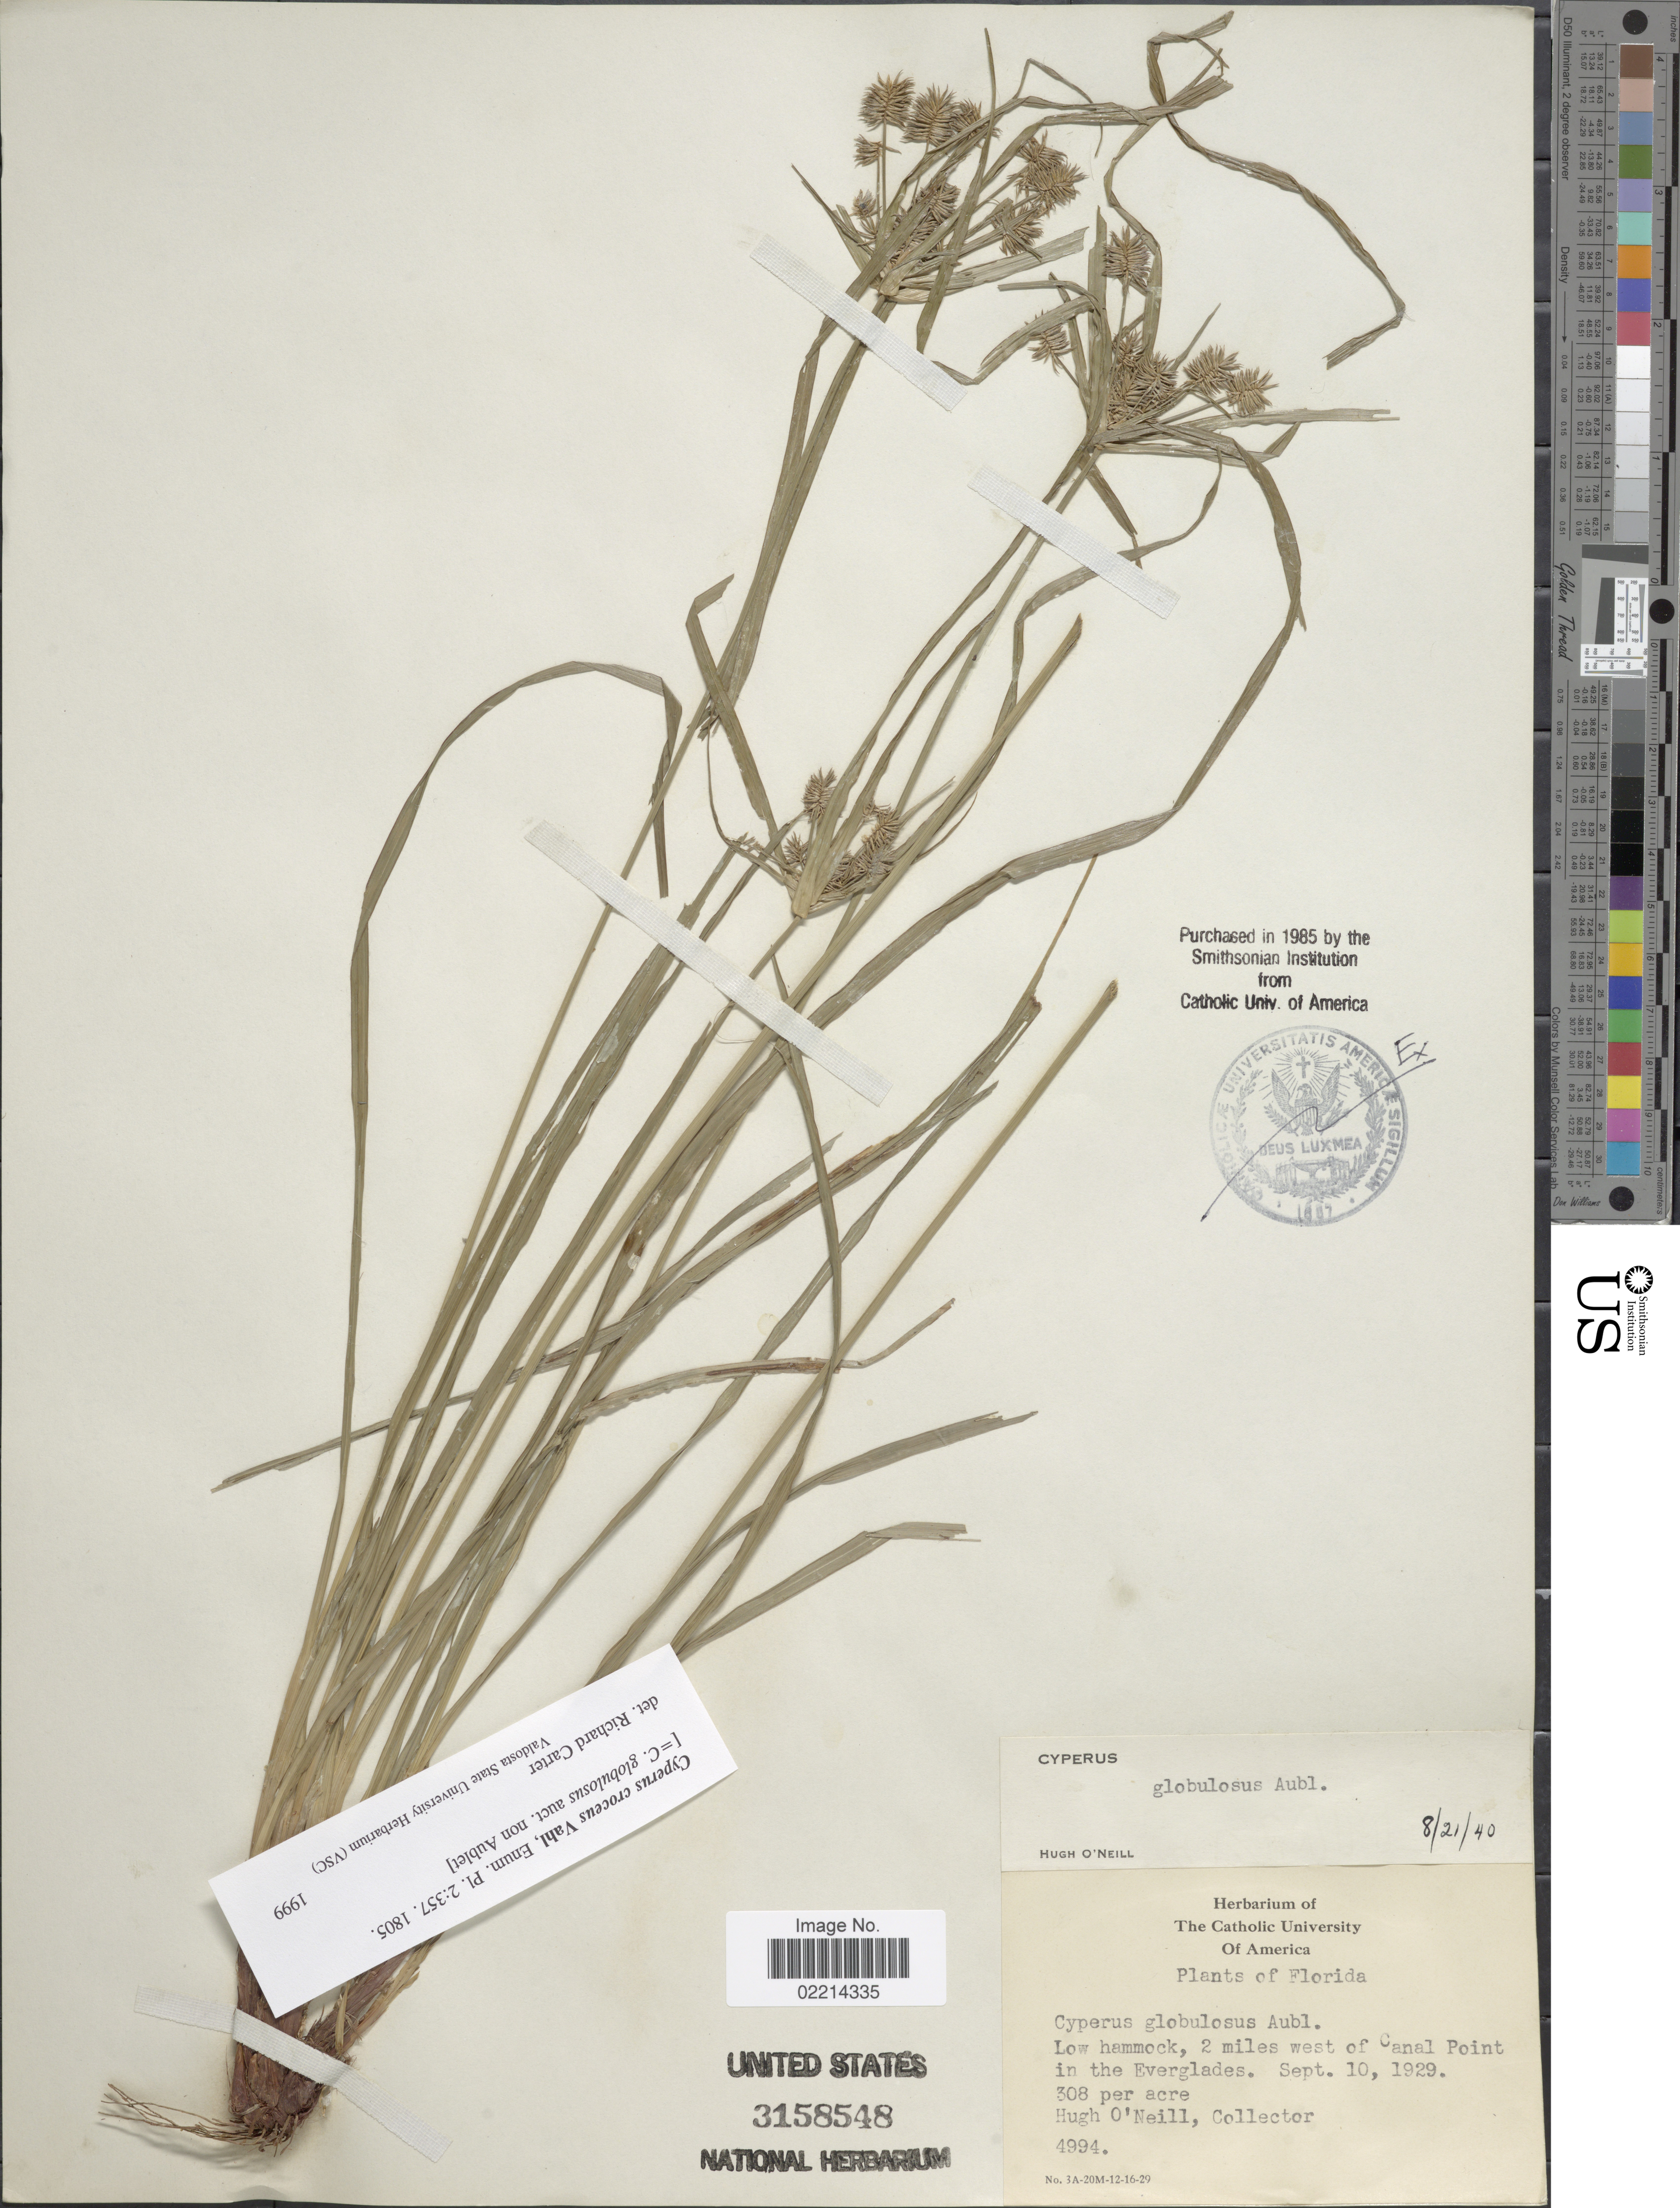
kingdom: Plantae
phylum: Tracheophyta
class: Liliopsida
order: Poales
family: Cyperaceae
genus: Cyperus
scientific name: Cyperus croceus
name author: Vahl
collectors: H. O'Neill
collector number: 4994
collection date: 1929-09-10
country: United States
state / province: Florida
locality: Low hammock, 2 miles west of Canal Point in the Everglades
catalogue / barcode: US 3158548